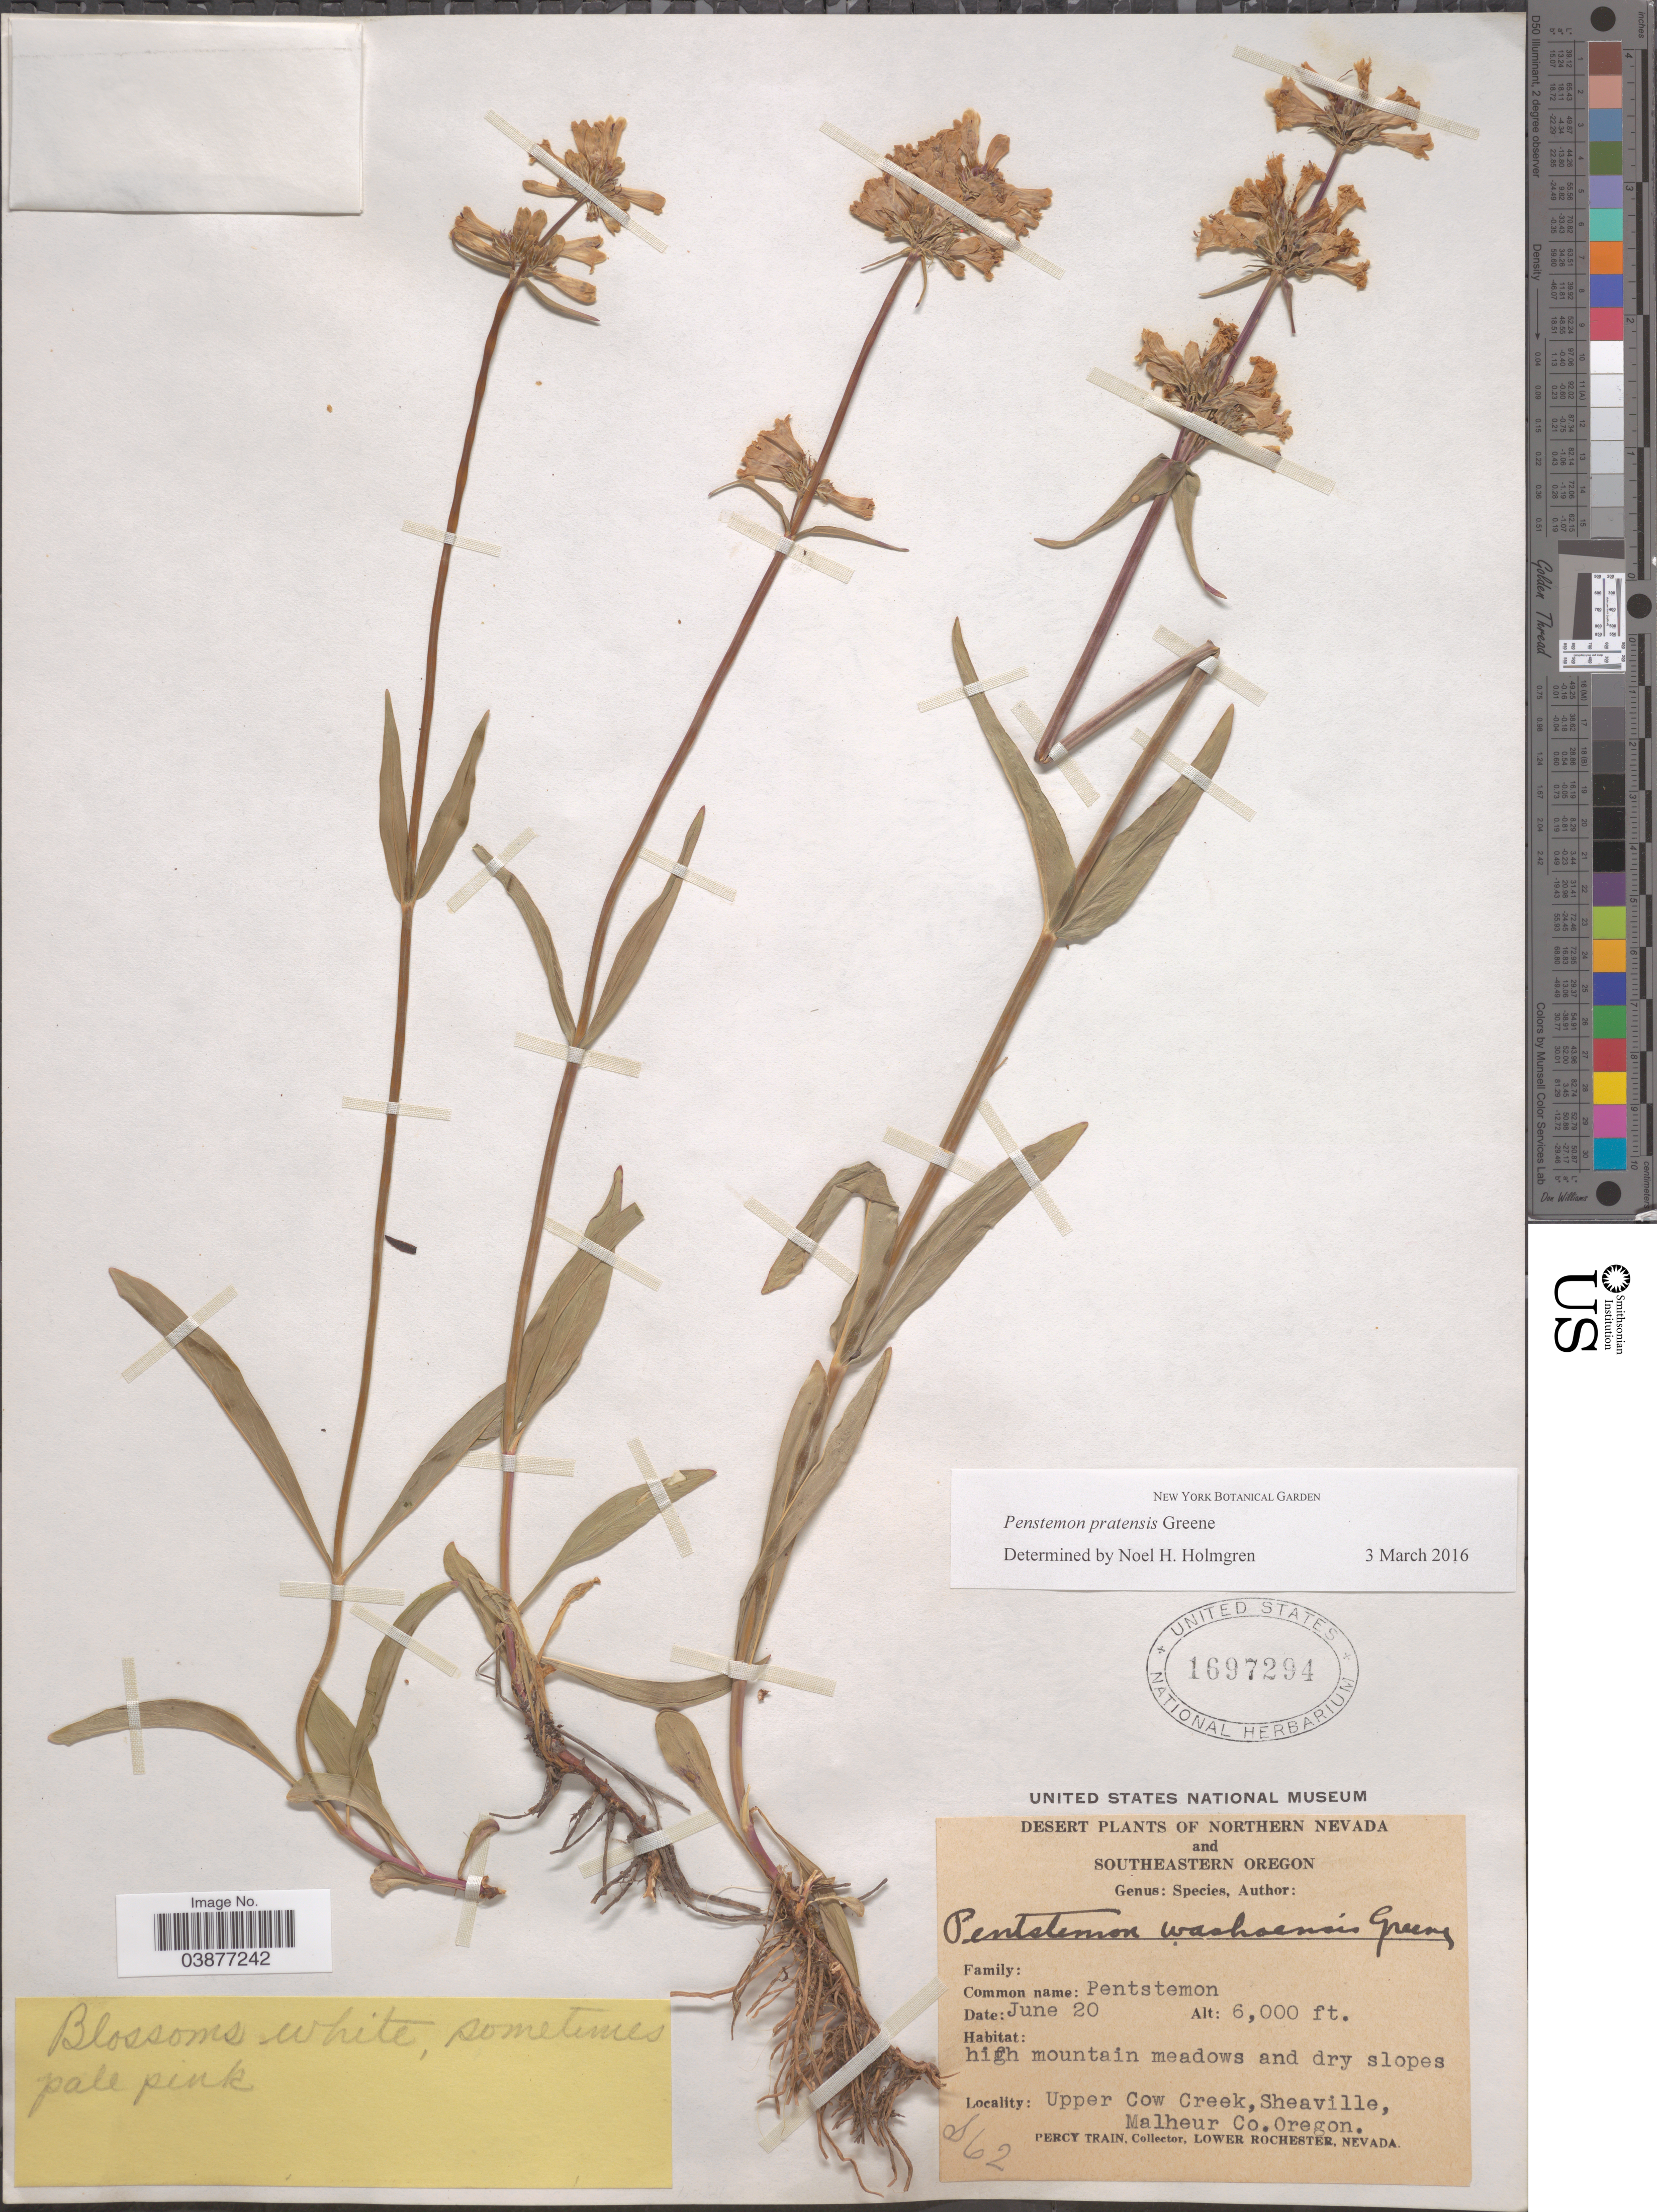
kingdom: Plantae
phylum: Tracheophyta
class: Magnoliopsida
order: Lamiales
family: Plantaginaceae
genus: Penstemon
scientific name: Penstemon pratensis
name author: Greene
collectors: P. Train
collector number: S62*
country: United States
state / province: Oregon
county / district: Malheur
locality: Southeastern Oregon. Upper Cow Creek, Sheaville, Malheur Co.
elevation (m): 1829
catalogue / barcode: US 1697294